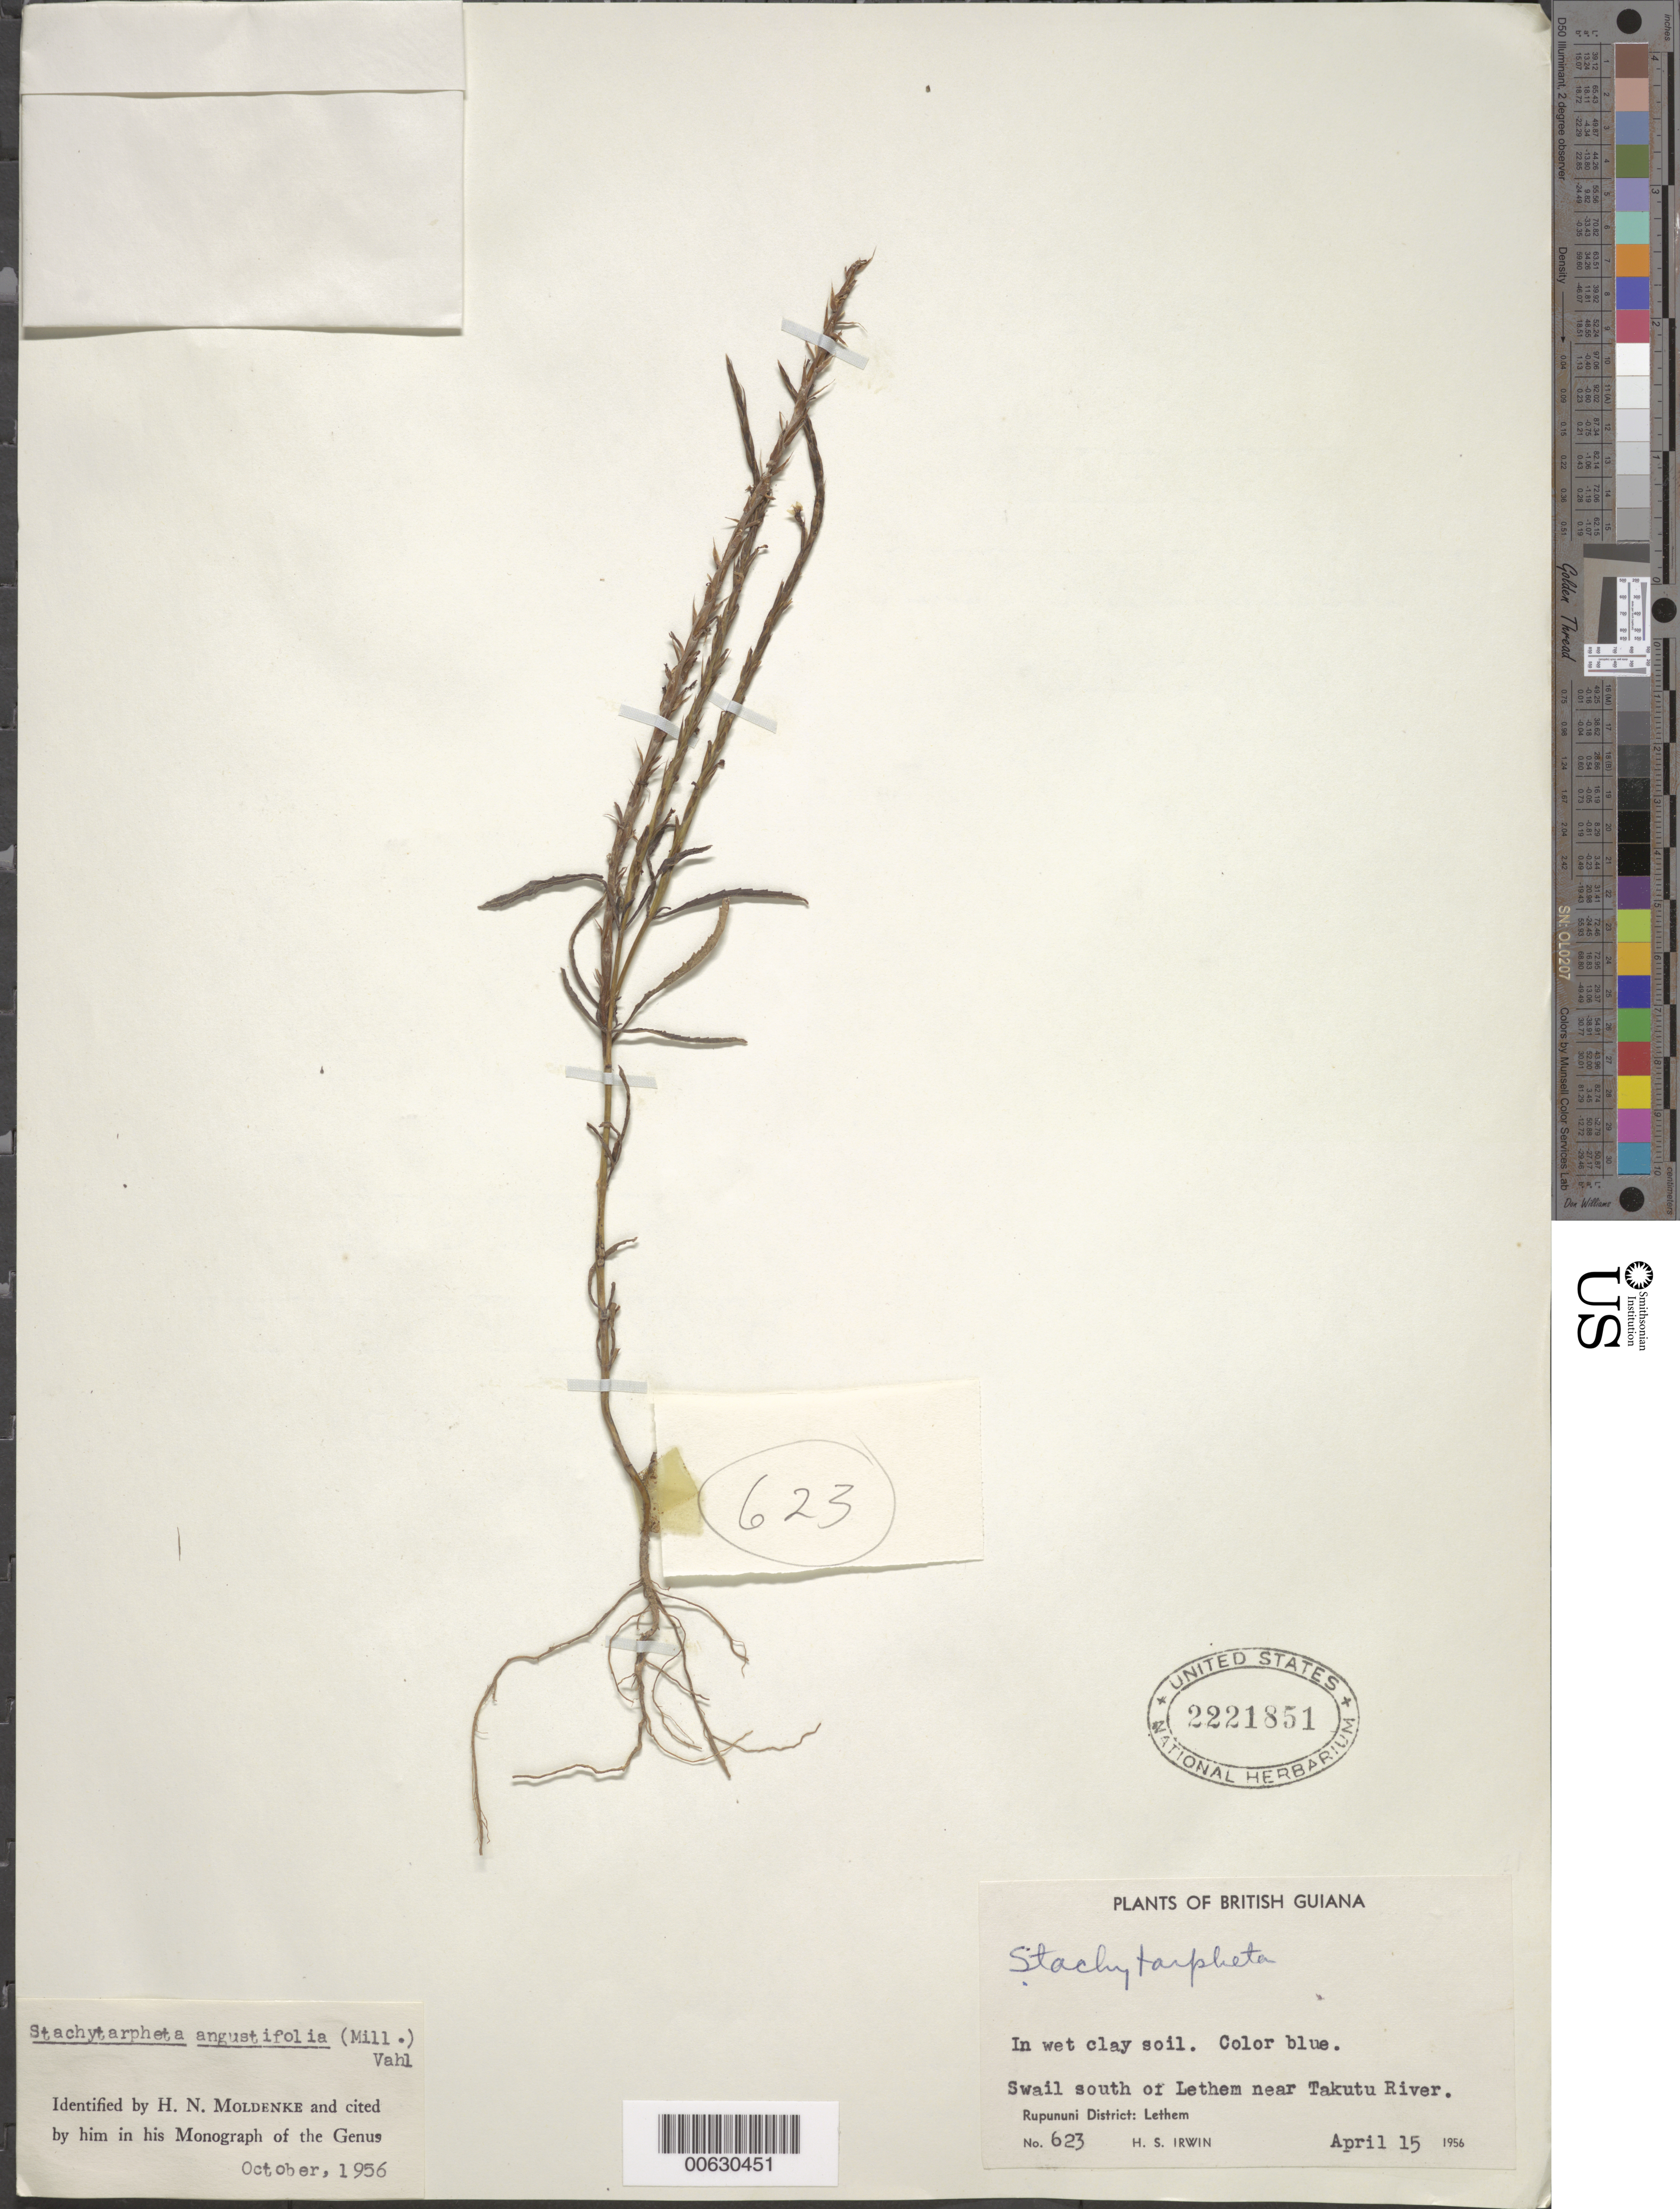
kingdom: Plantae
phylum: Tracheophyta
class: Magnoliopsida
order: Lamiales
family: Verbenaceae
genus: Stachytarpheta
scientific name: Stachytarpheta angustifolia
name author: (Mill.) Vahl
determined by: Moldenke, H. N.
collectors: H. Irwin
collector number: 623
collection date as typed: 15-Apr-56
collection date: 1956-04-15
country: Guyana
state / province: U. Takutu-U. Essequibo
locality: Rupununi Dist., S of Lethem, Takutu River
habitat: Wet clay soil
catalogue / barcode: US 2221851